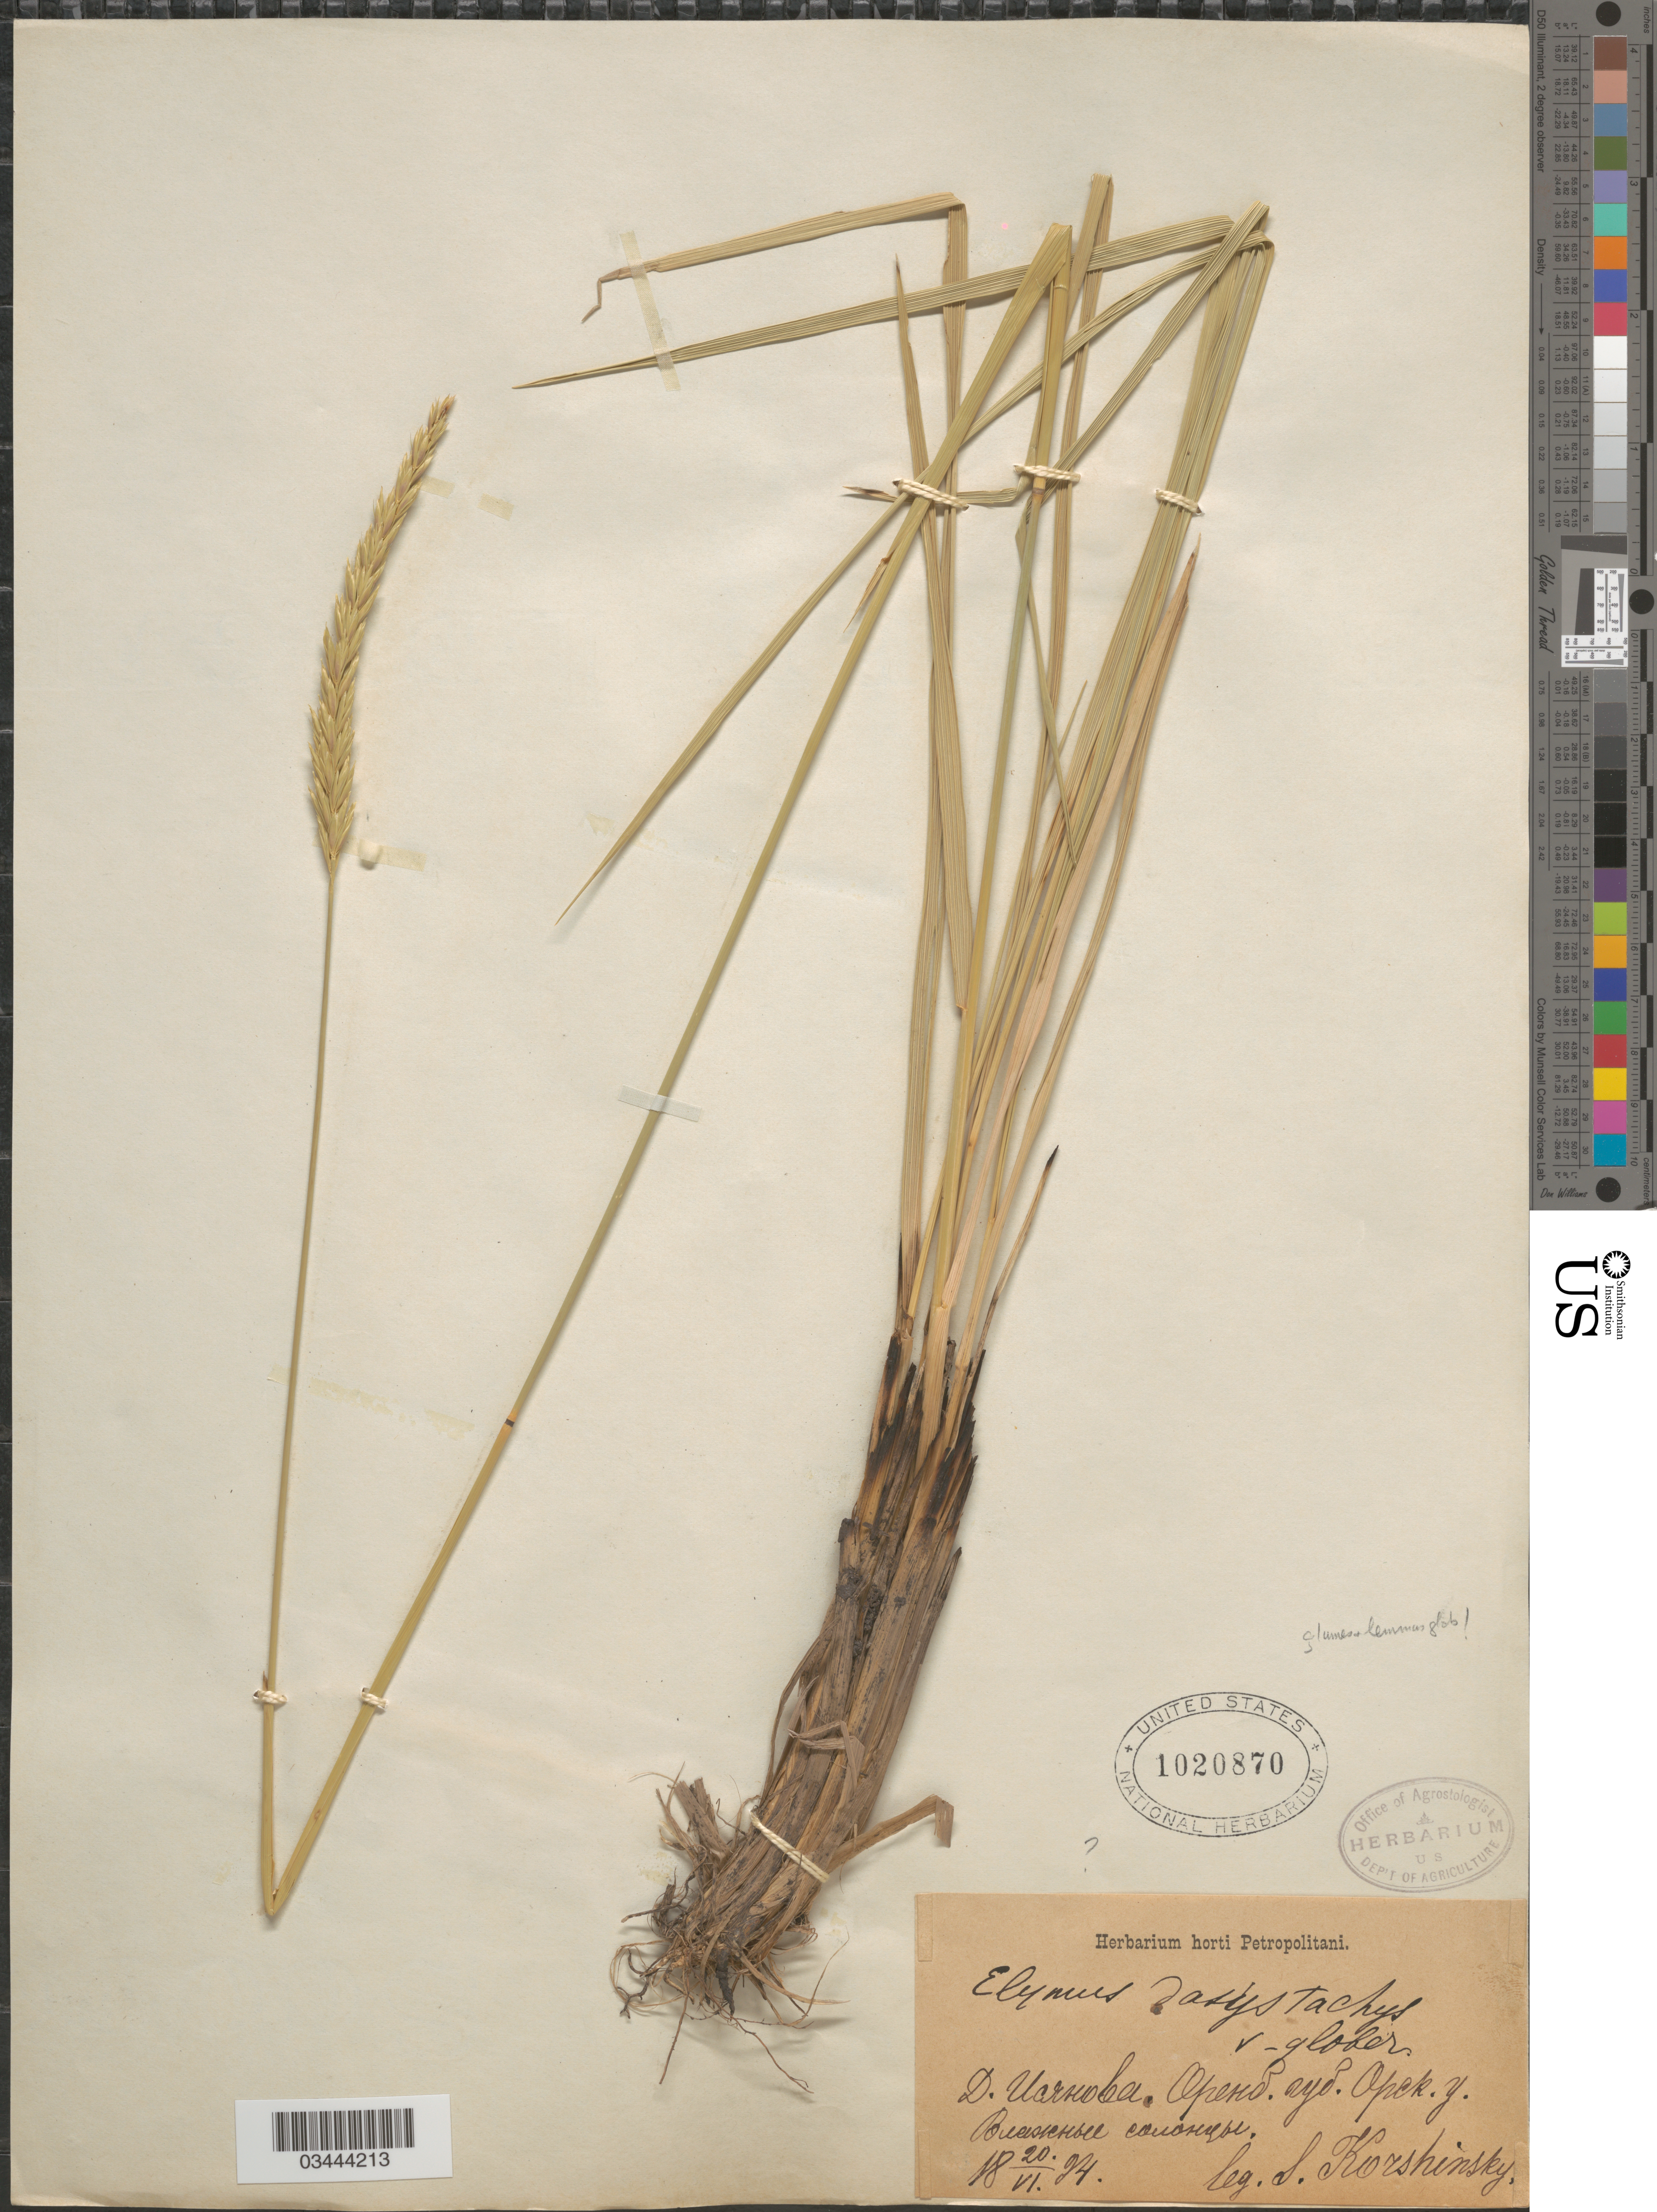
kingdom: Plantae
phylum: Tracheophyta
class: Liliopsida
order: Poales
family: Poaceae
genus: Leymus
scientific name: Leymus secalinus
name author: (Georgi) Tzvelev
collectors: S. Korzhinskiy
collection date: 1824-06-20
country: Russian Federation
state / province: Bashkortostan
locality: Village Isyanovo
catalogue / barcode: US 1020870